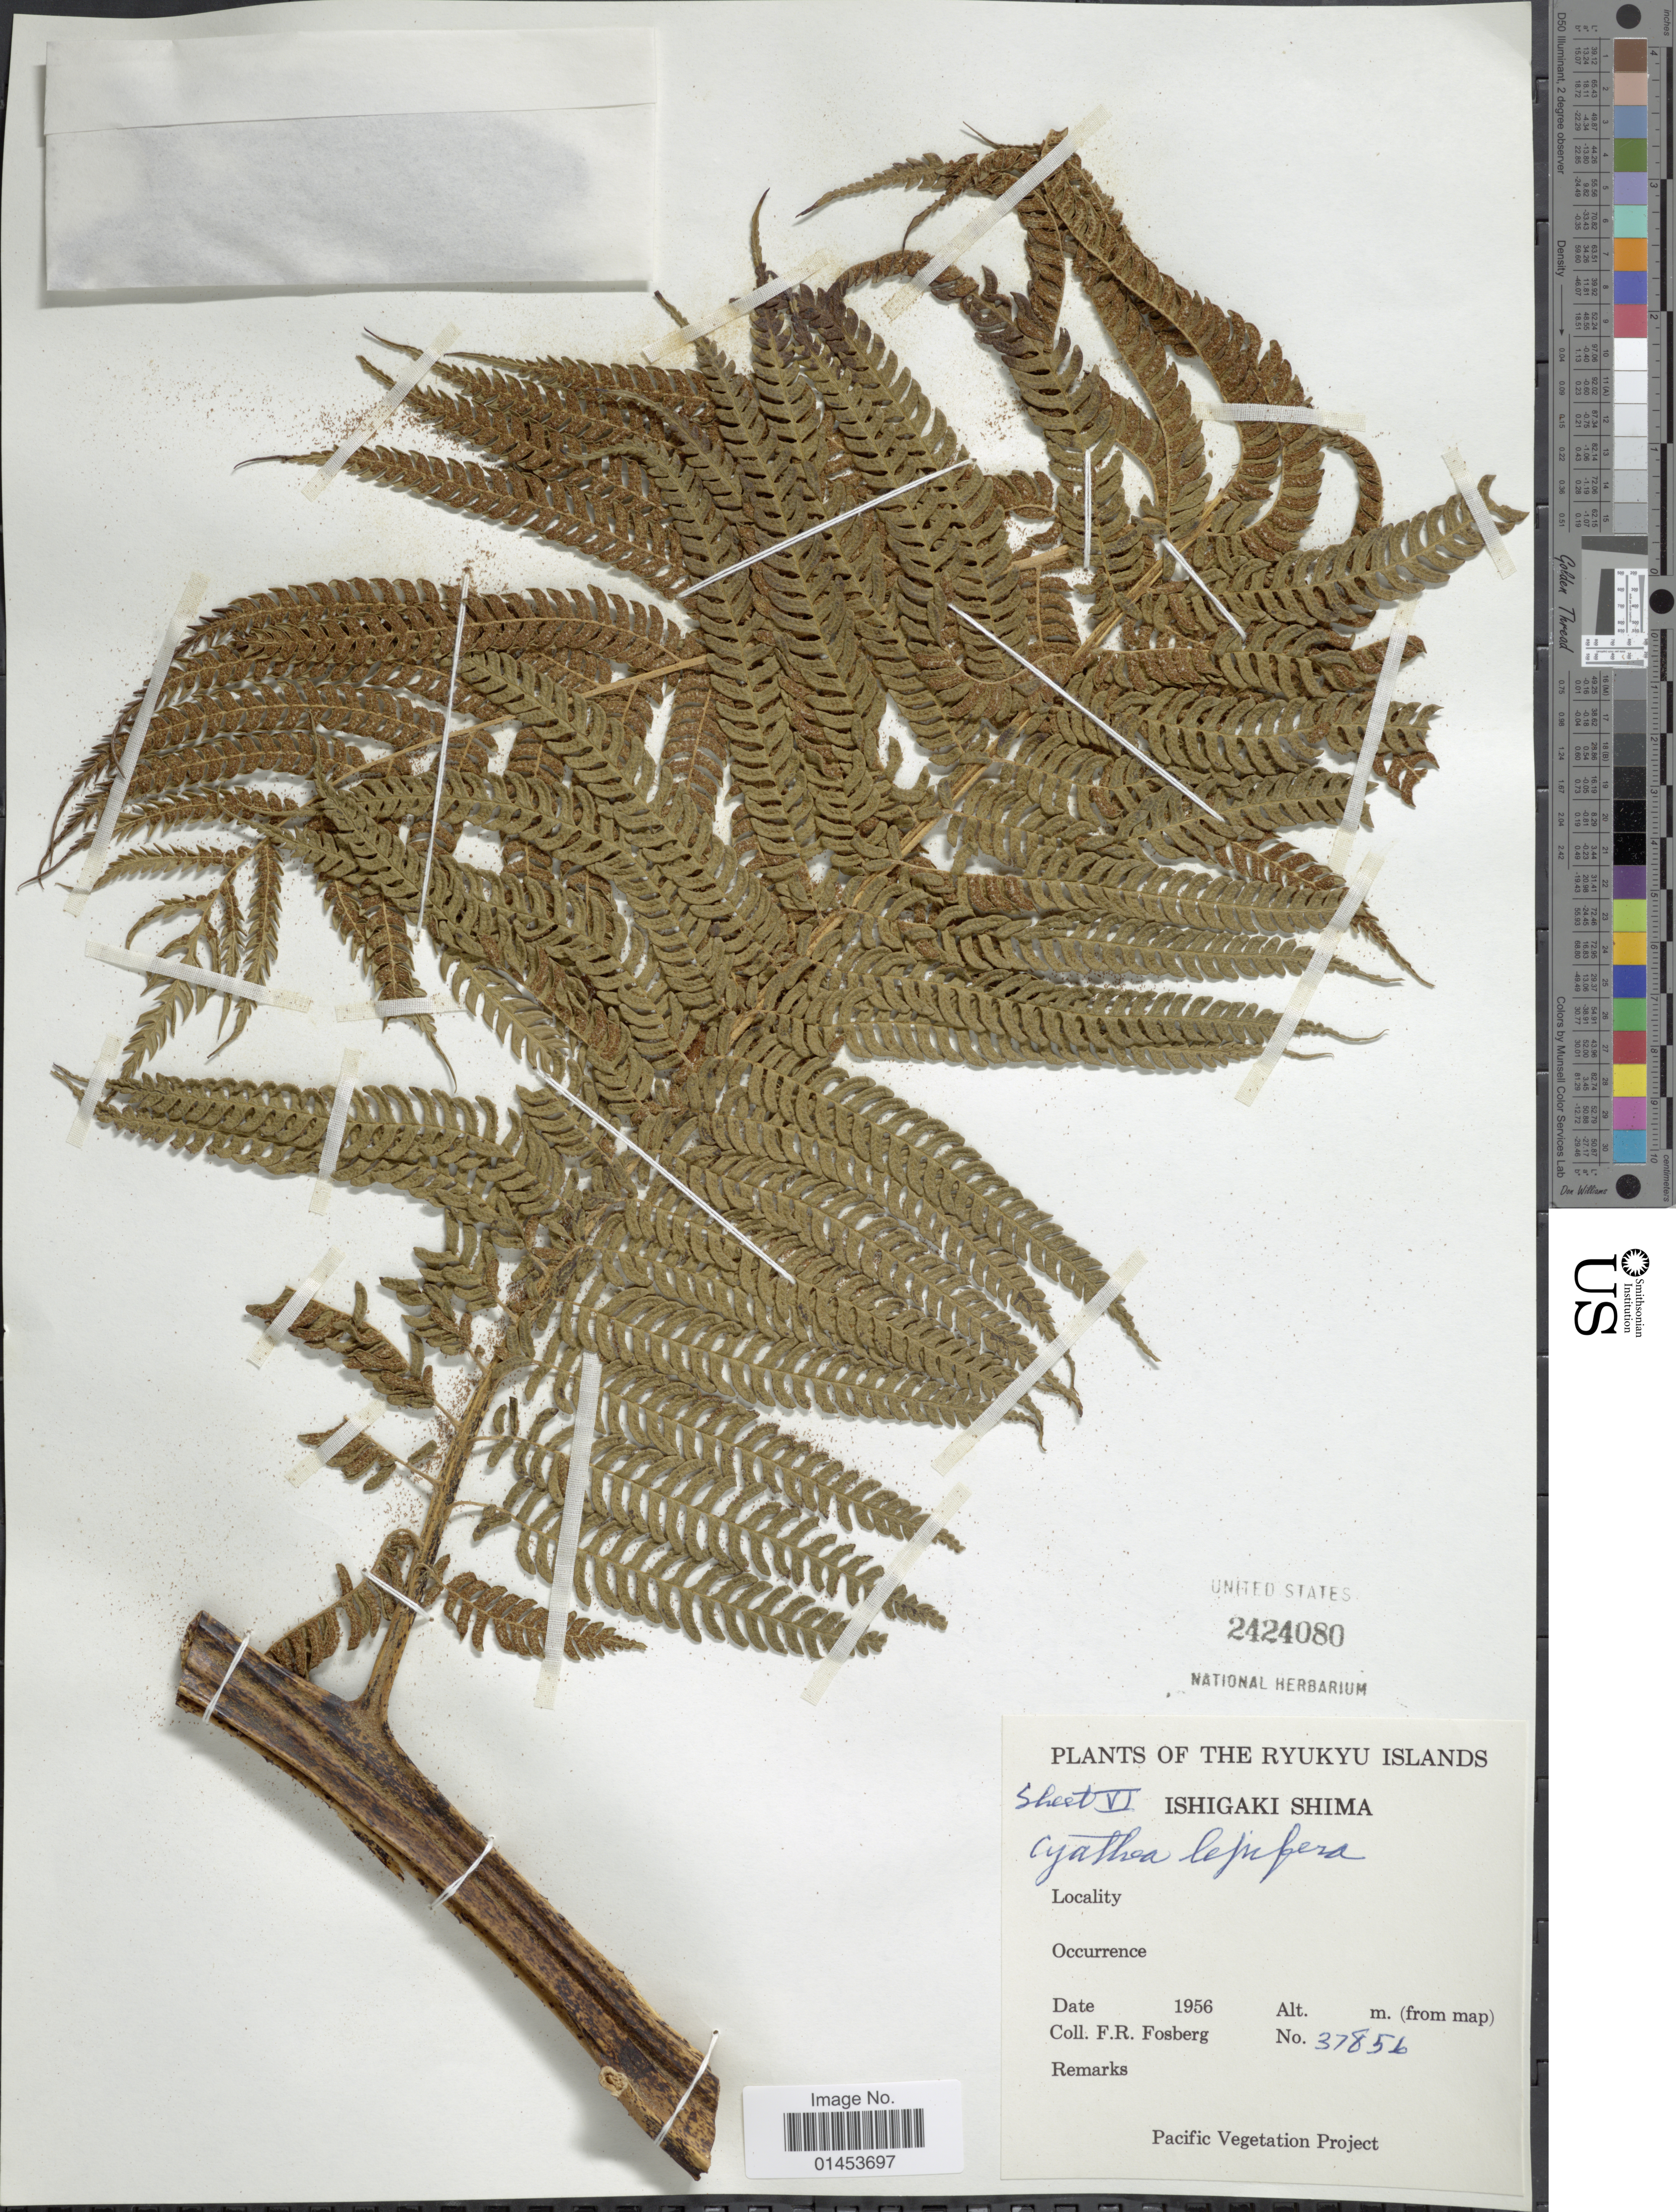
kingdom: Plantae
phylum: Tracheophyta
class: Polypodiopsida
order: Cyatheales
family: Cyatheaceae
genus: Cyathea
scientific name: Cyathea lepifera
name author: (J. Sm.) Copel.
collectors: F. R. Fosberg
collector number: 37856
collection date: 1956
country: Japan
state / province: Okinawa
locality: Ryukyu Islands, Ishigaki Shima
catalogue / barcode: US 2424080